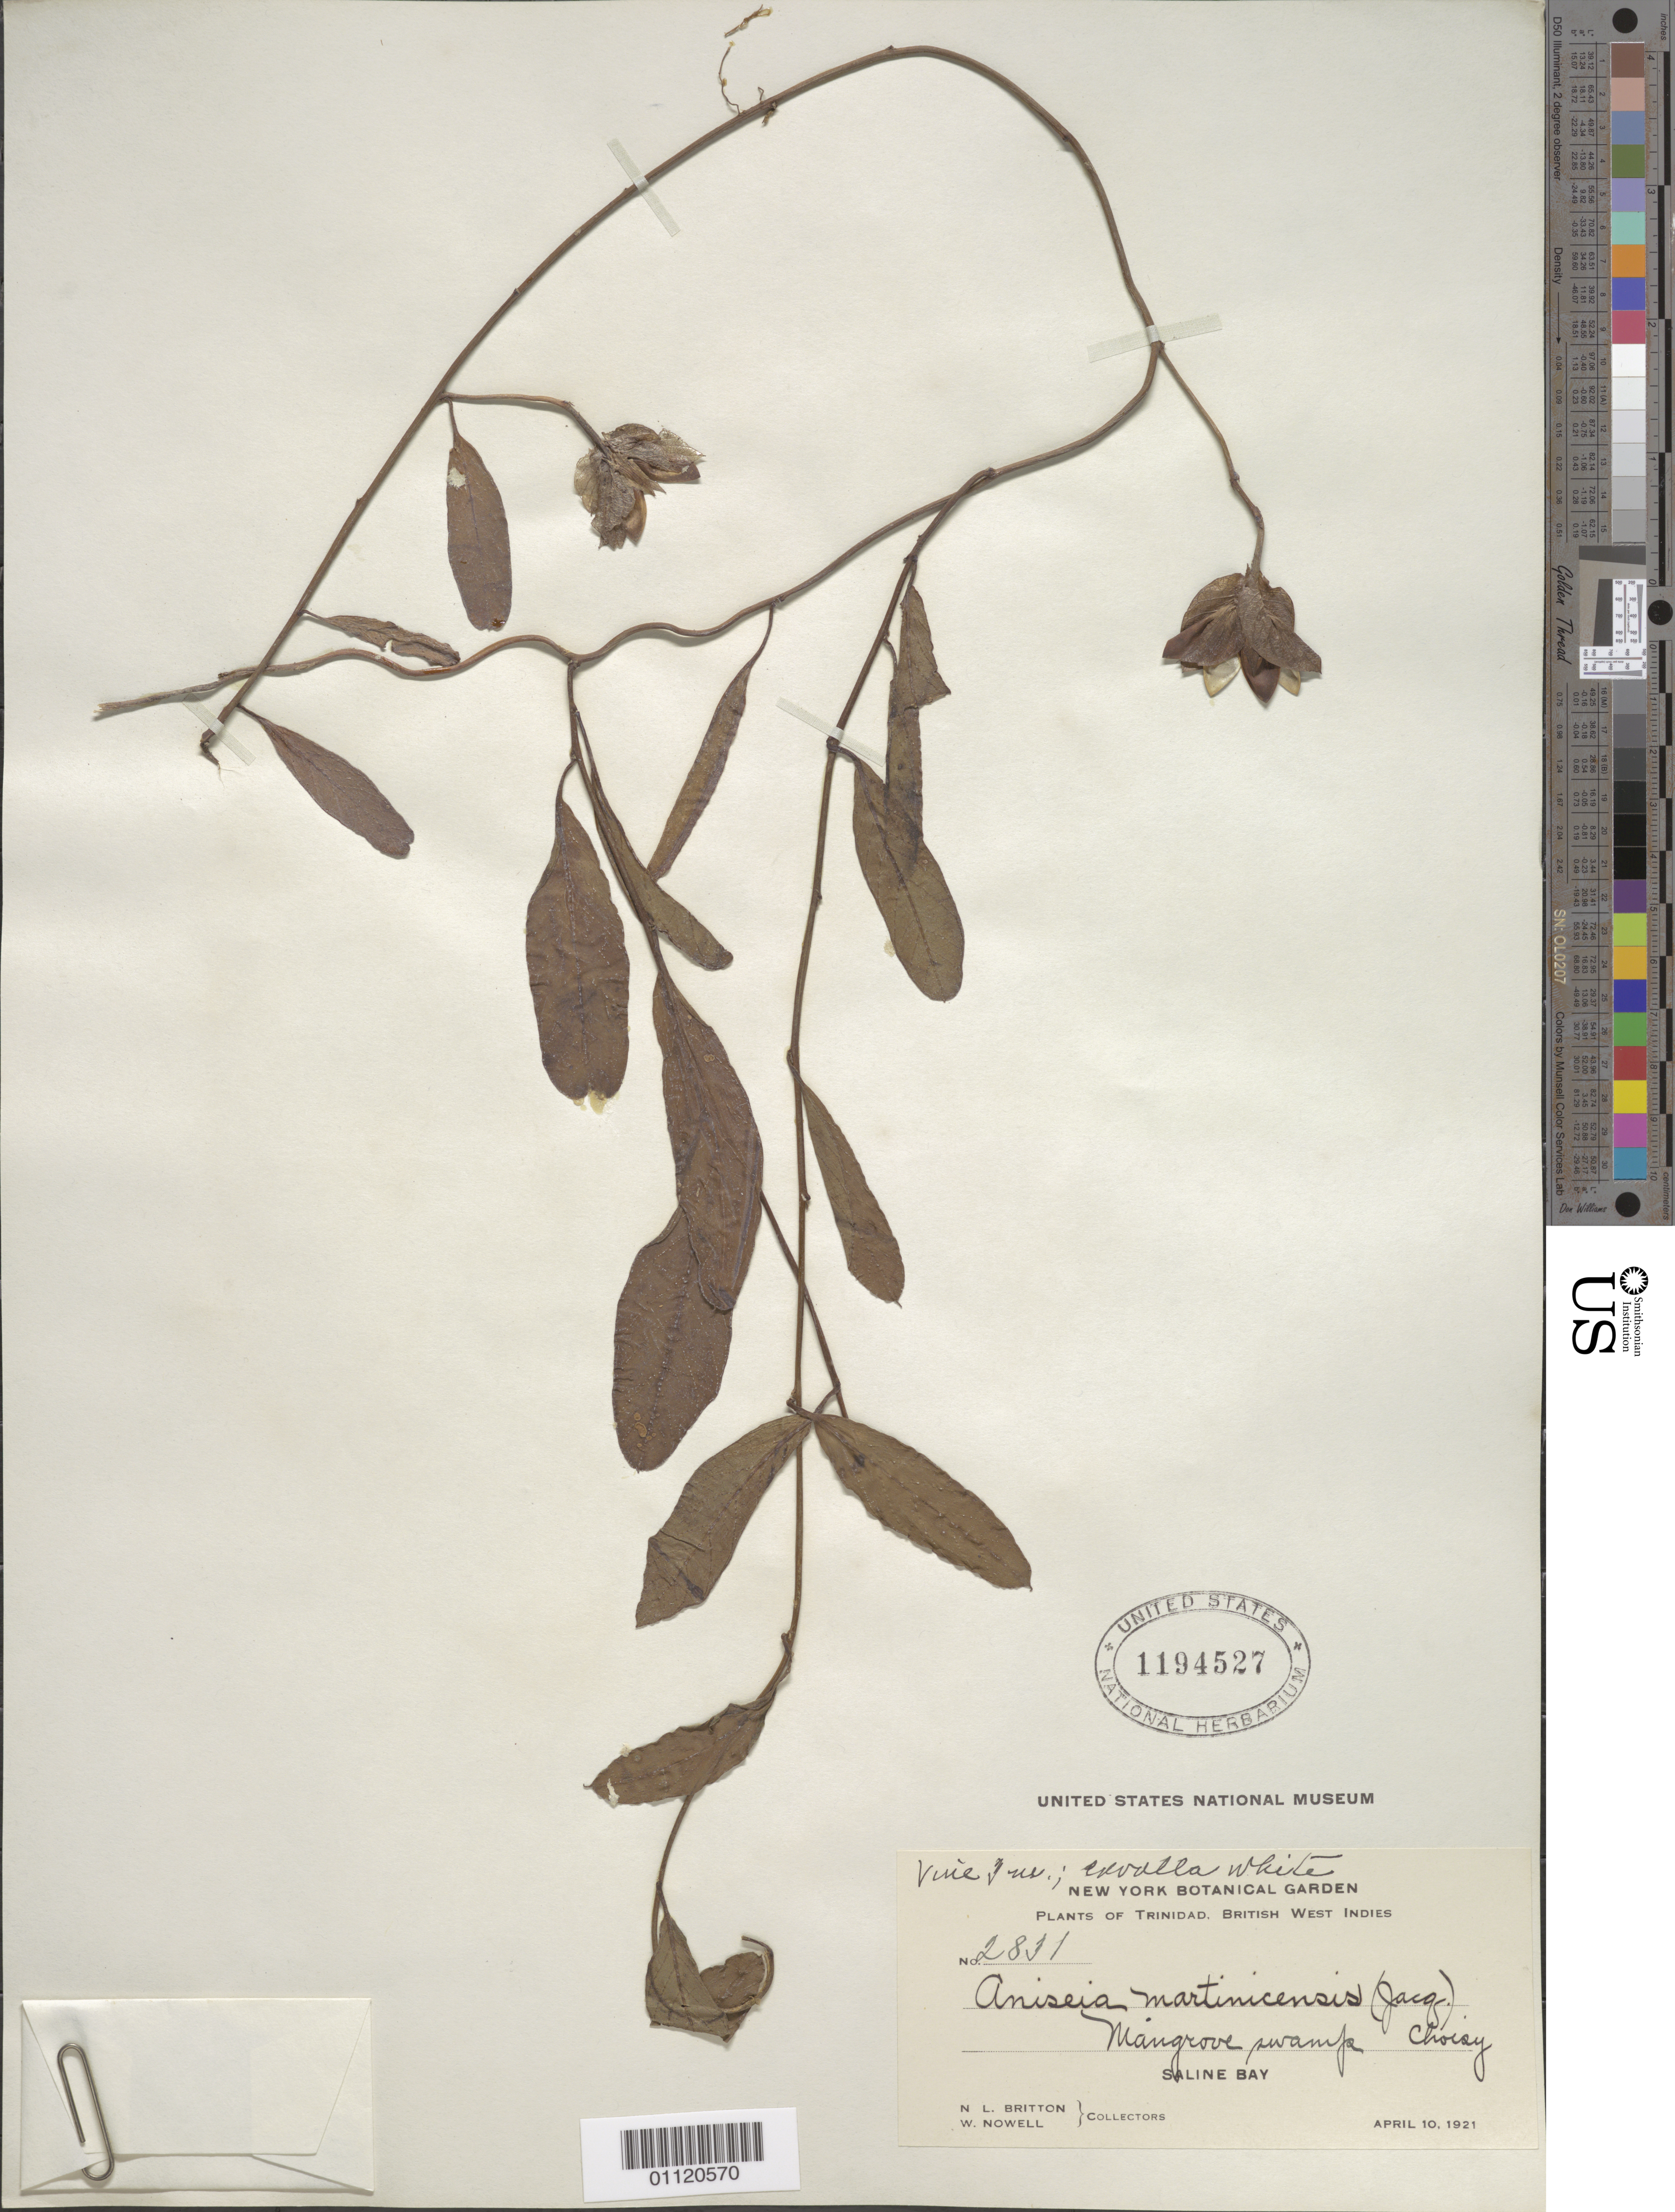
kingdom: Plantae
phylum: Tracheophyta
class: Magnoliopsida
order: Solanales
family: Convolvulaceae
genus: Aniseia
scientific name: Aniseia martinicensis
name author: (Jacq.) Choisy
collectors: N. Britton & W. Nowell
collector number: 2831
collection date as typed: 10 Apr 1921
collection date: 1921-04-10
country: Trinidad and Tobago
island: Trinidad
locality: Saline Bay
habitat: mangrove swamp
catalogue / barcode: US 1194527